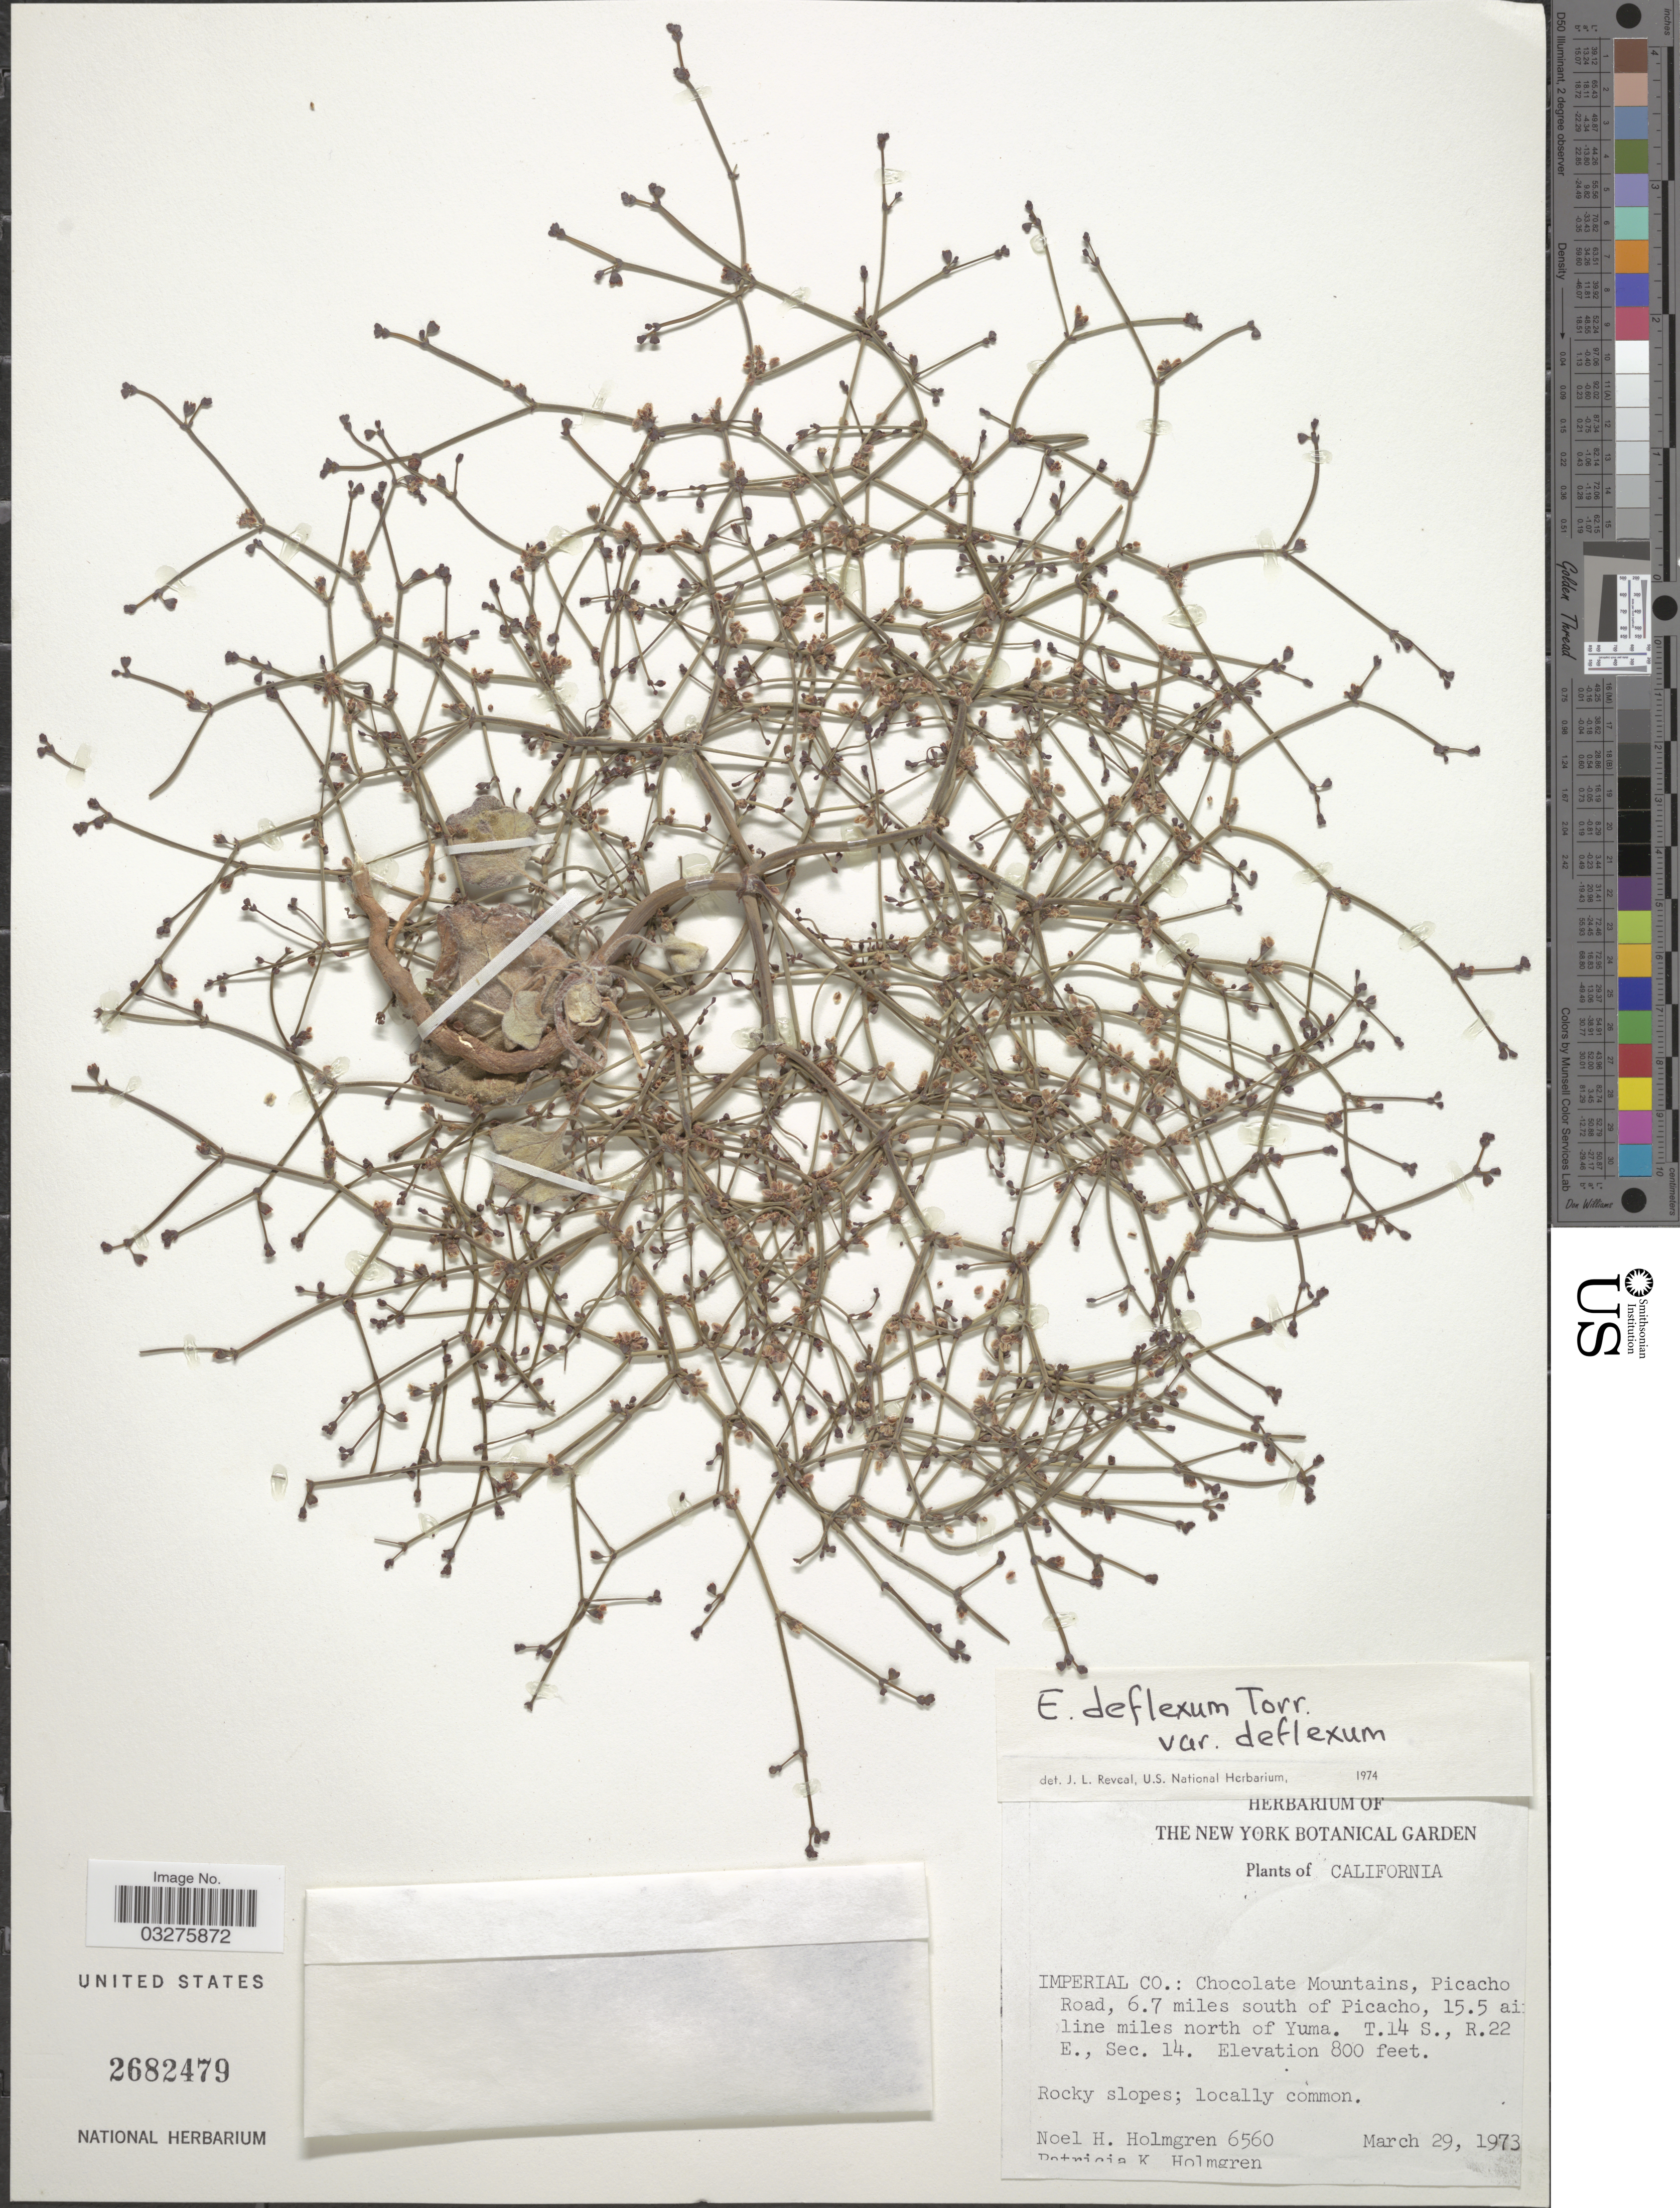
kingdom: Plantae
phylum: Tracheophyta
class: Magnoliopsida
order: Caryophyllales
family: Polygonaceae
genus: Eriogonum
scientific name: Eriogonum deflexum var. deflexum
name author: Torr. in Ives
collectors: N. H. Holmgren & P. K. Holmgren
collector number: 6560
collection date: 1973-03-29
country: United States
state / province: California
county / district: Imperial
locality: Imperial Co.: Chocolate Mountains, Picacho Road, 6.7 miles south of Picacho, 15.5 airline miles north of Yuma. T.14 S., R.22 E., sec. 14.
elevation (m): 244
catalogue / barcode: US 2682479